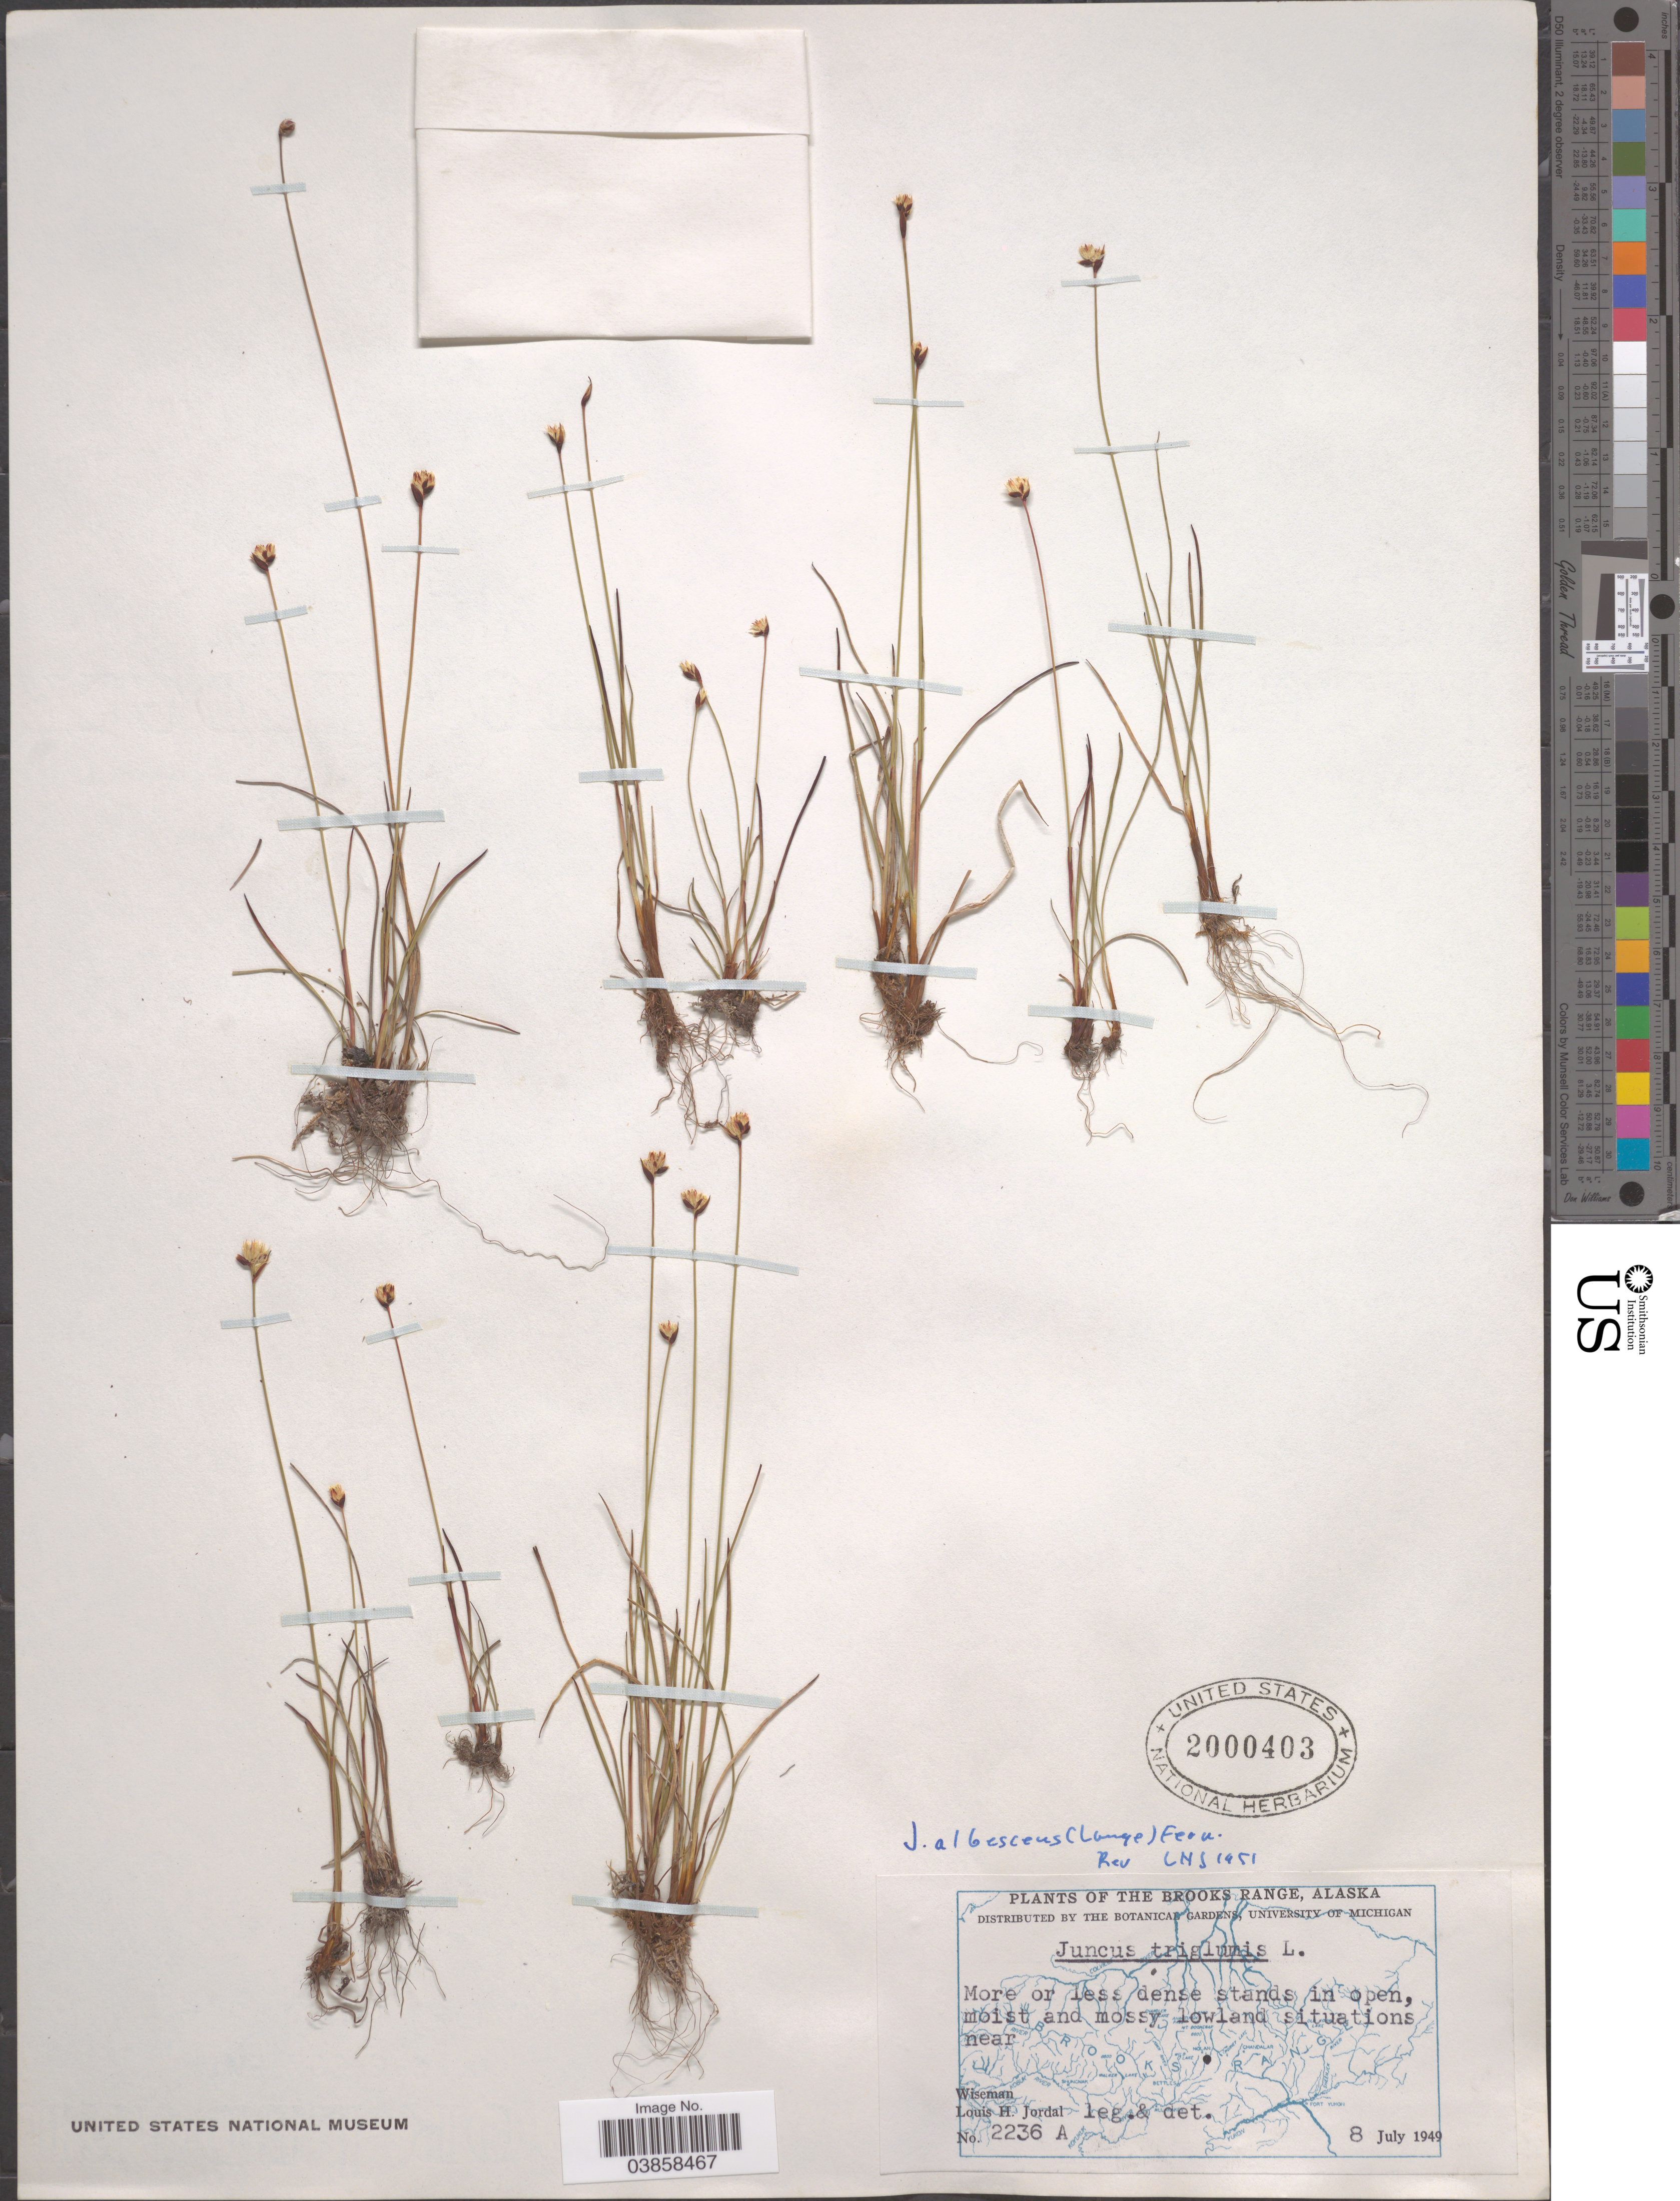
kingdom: Plantae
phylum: Tracheophyta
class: Liliopsida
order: Poales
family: Juncaceae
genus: Juncus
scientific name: Juncus triglumis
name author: L.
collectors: L. Jordal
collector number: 2236A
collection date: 1949-07-08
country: United States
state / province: Alaska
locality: The Brooks Range. Wiseman.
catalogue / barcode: US 2000403